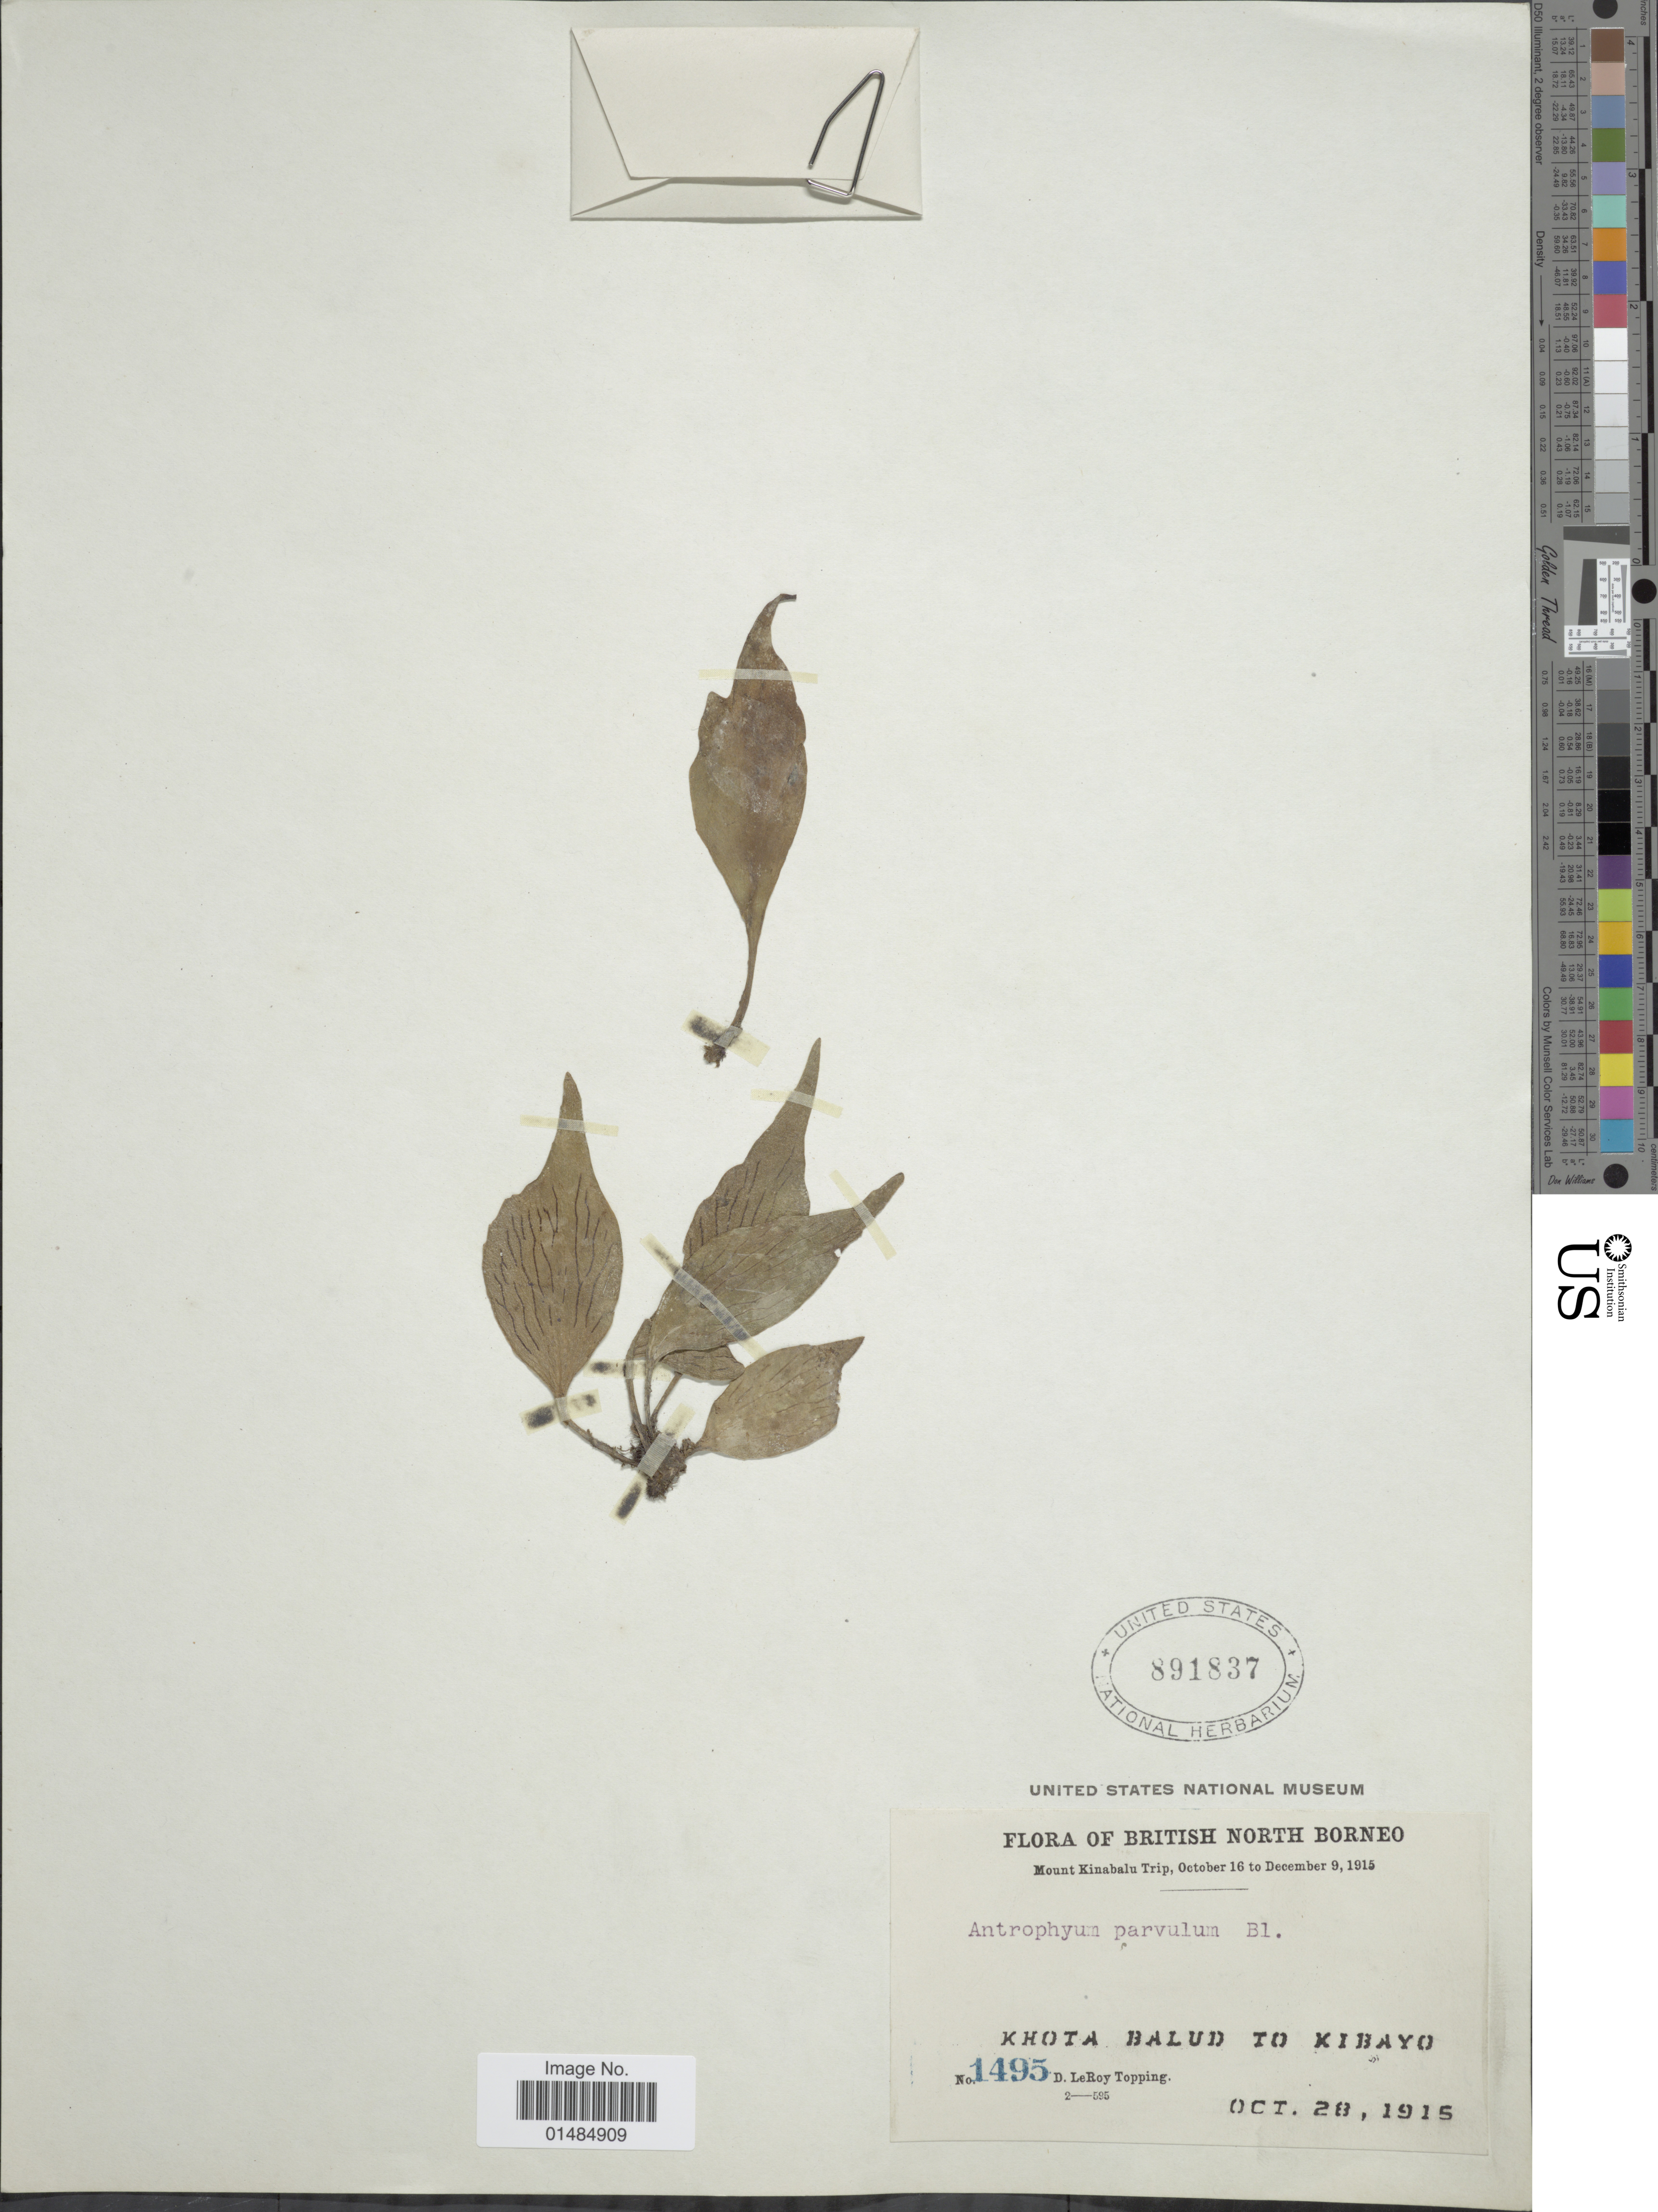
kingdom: Plantae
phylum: Tracheophyta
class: Polypodiopsida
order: Polypodiales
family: Pteridaceae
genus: Antrophyum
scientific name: Antrophyum latifolium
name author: Blume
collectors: D. L. Topping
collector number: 1495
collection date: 1915-10-28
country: Malaysia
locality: Biritish North Borneo, Khota Balud to Kibayo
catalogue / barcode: US 891837